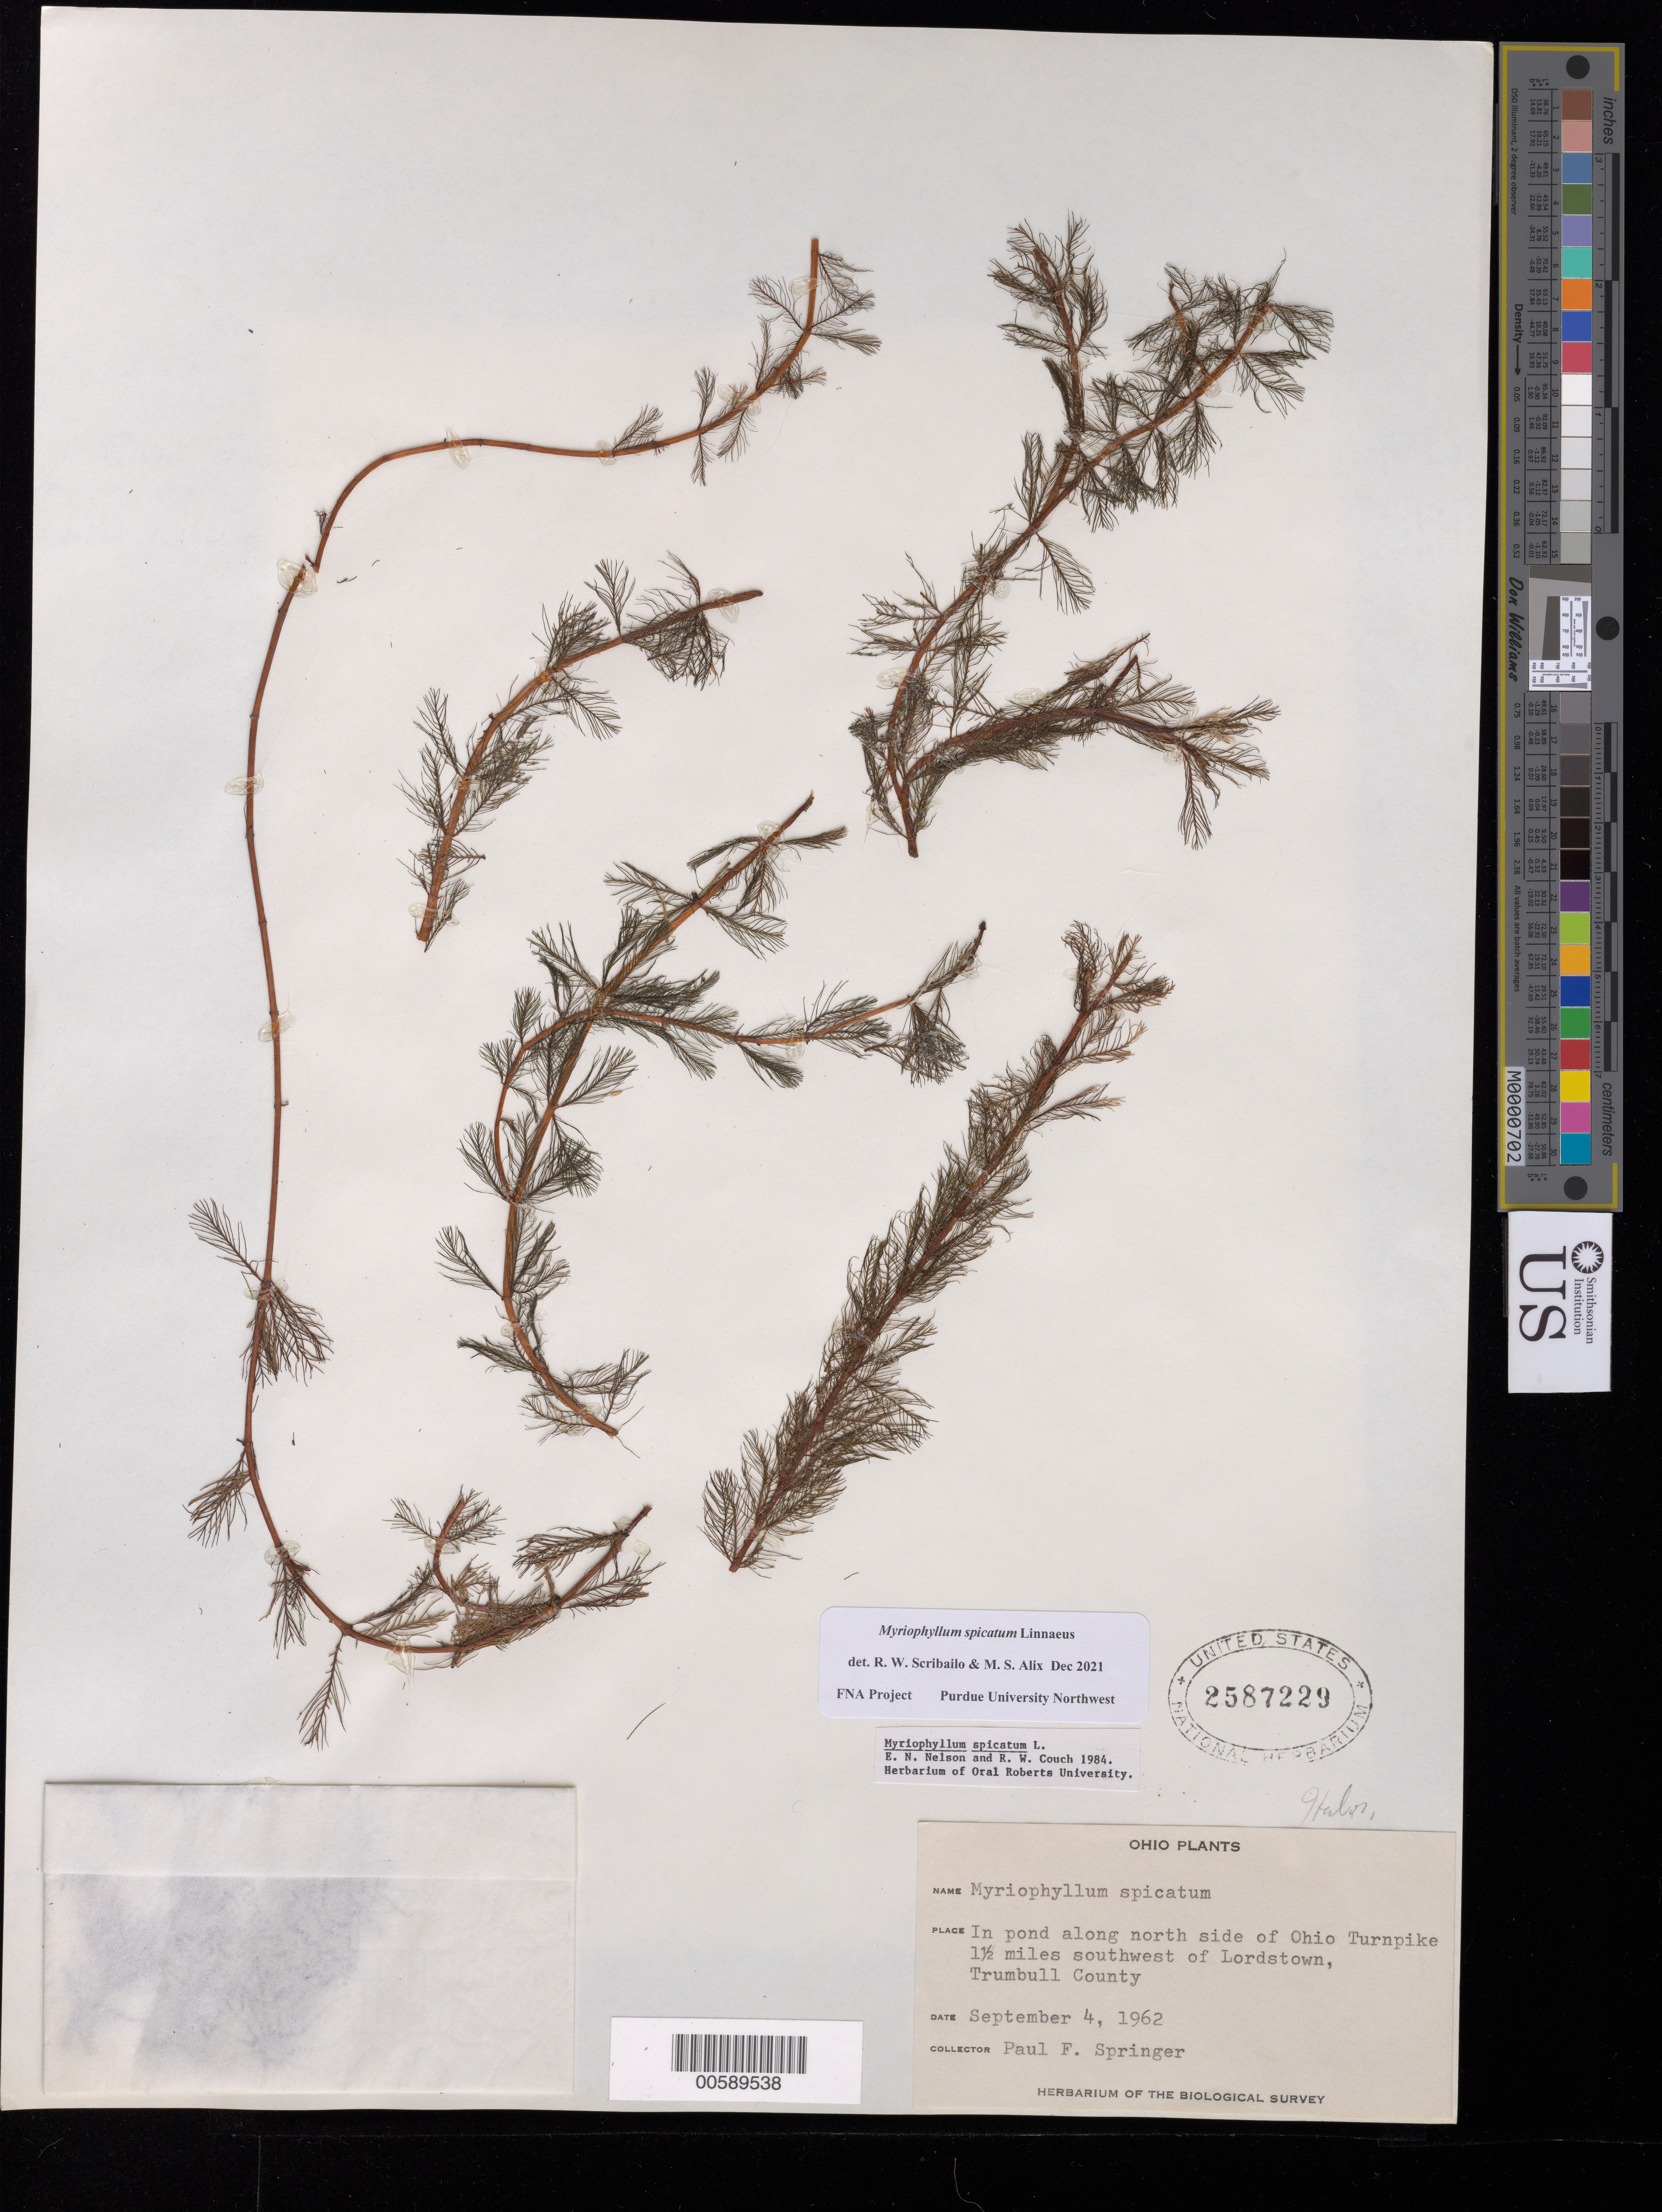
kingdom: Plantae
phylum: Tracheophyta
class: Magnoliopsida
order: Saxifragales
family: Haloragaceae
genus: Myriophyllum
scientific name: Myriophyllum spicatum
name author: L.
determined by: Scribailo, R. W.; Alix, M. S.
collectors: P. Springer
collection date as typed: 04 Sep 1962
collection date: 1962-09-04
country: United States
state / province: Ohio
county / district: Trumbull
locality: N side of Ohio Twpk., SW of Lordstown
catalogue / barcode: US 2587229